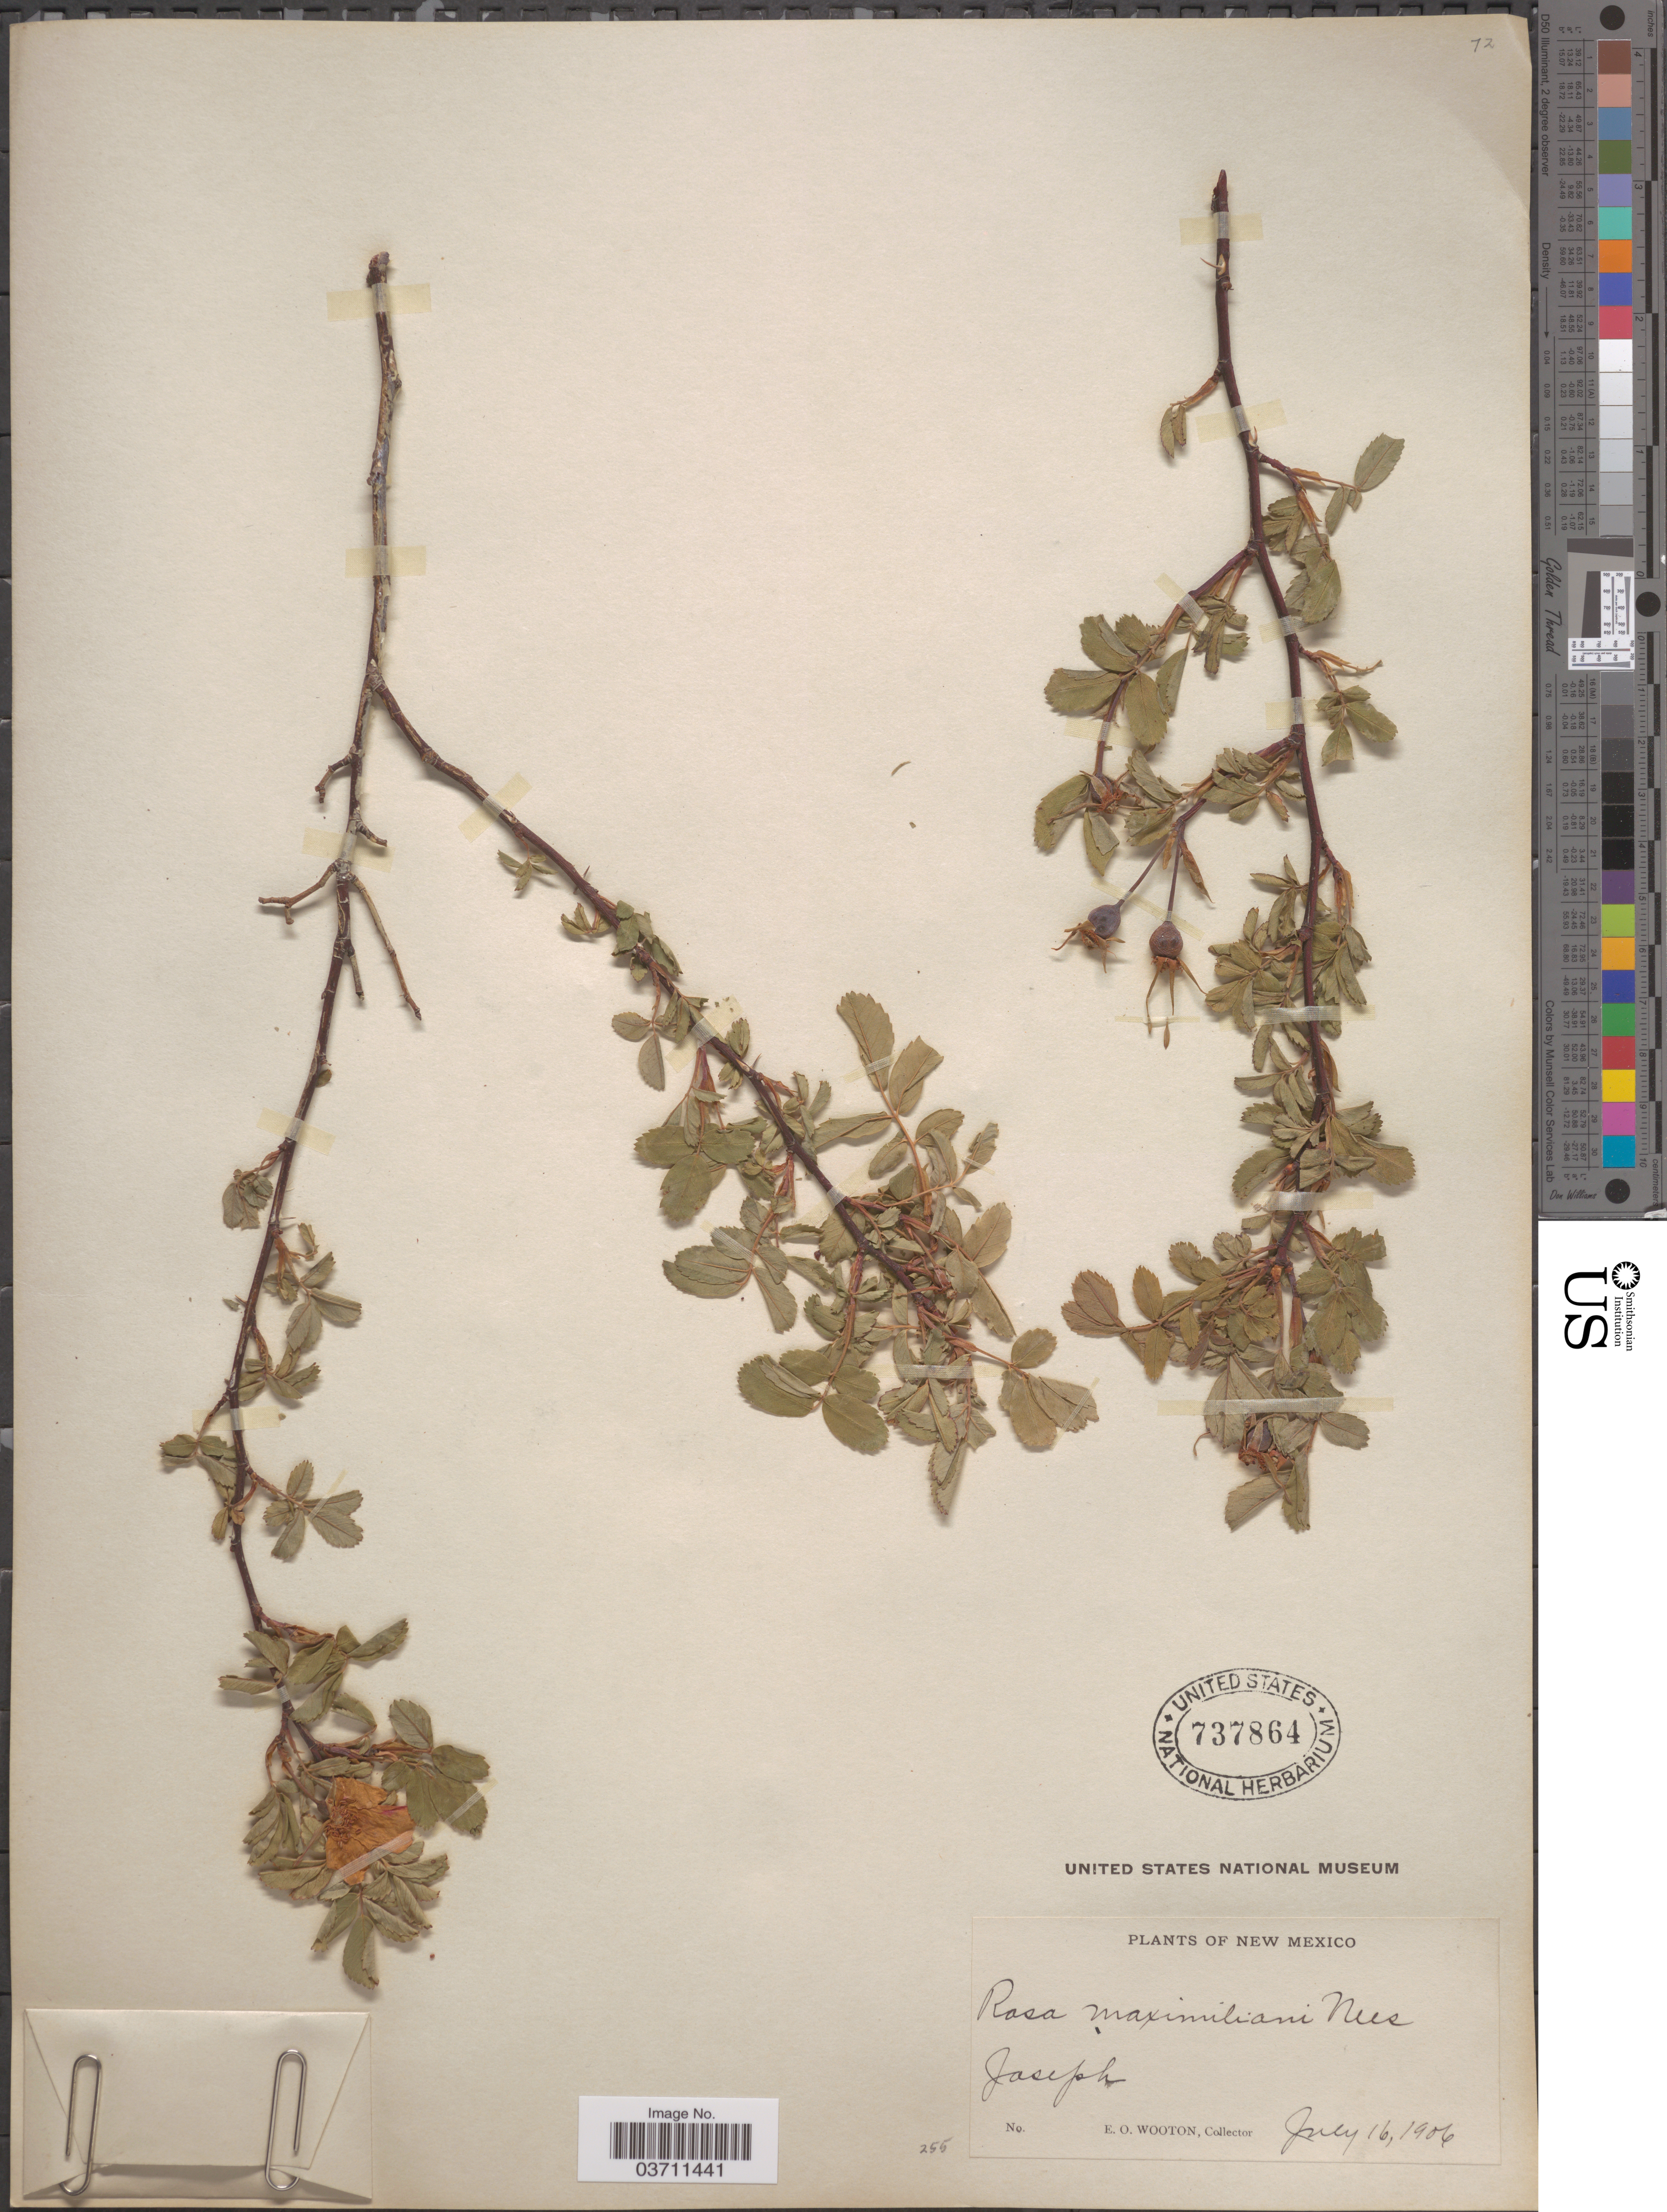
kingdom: Plantae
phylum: Tracheophyta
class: Magnoliopsida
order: Rosales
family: Rosaceae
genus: Rosa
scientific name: Rosa maximiliani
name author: Nees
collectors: E. O. Wooton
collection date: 1906-07-16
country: United States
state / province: New Mexico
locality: Joseph.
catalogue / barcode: US 737864